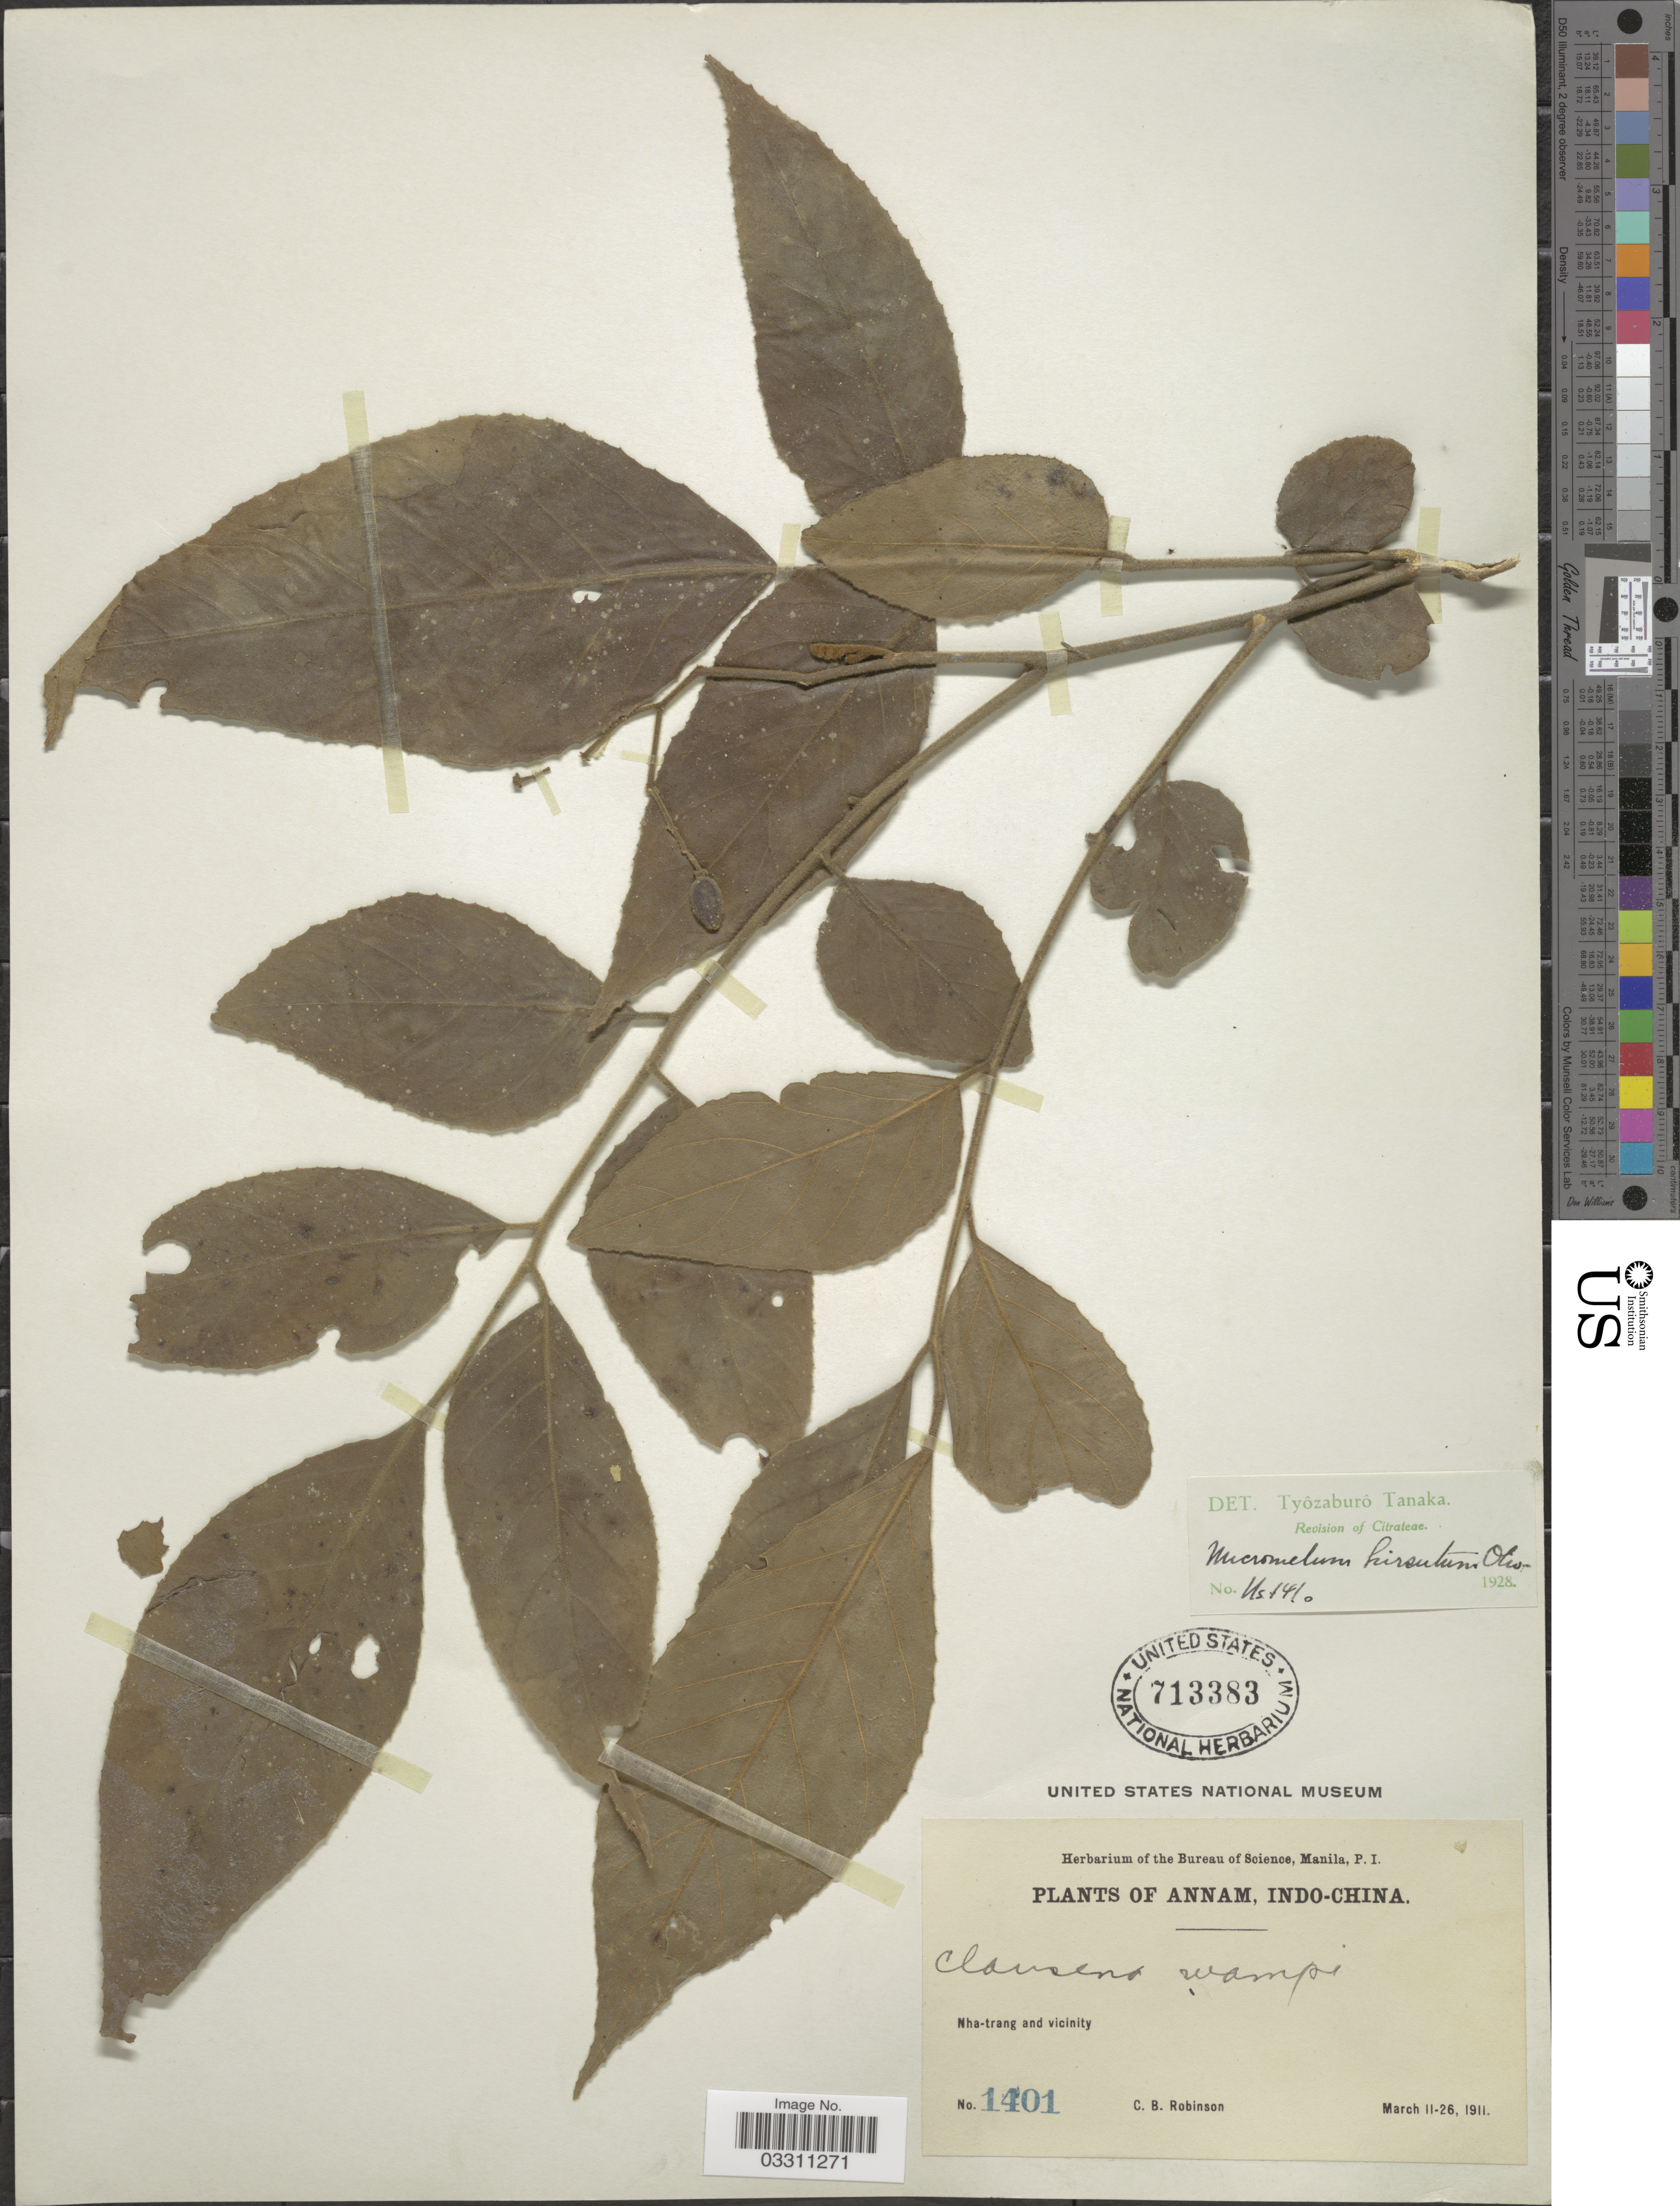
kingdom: Plantae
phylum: Tracheophyta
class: Magnoliopsida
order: Sapindales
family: Rutaceae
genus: Micromelum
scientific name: Micromelum hirsutum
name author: Oliv.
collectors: C. Robinson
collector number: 1401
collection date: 1911-03-11/1911-03-26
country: Vietnam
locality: Annam, Indo-China. Nha-trang and vicinity.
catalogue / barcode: US 713383